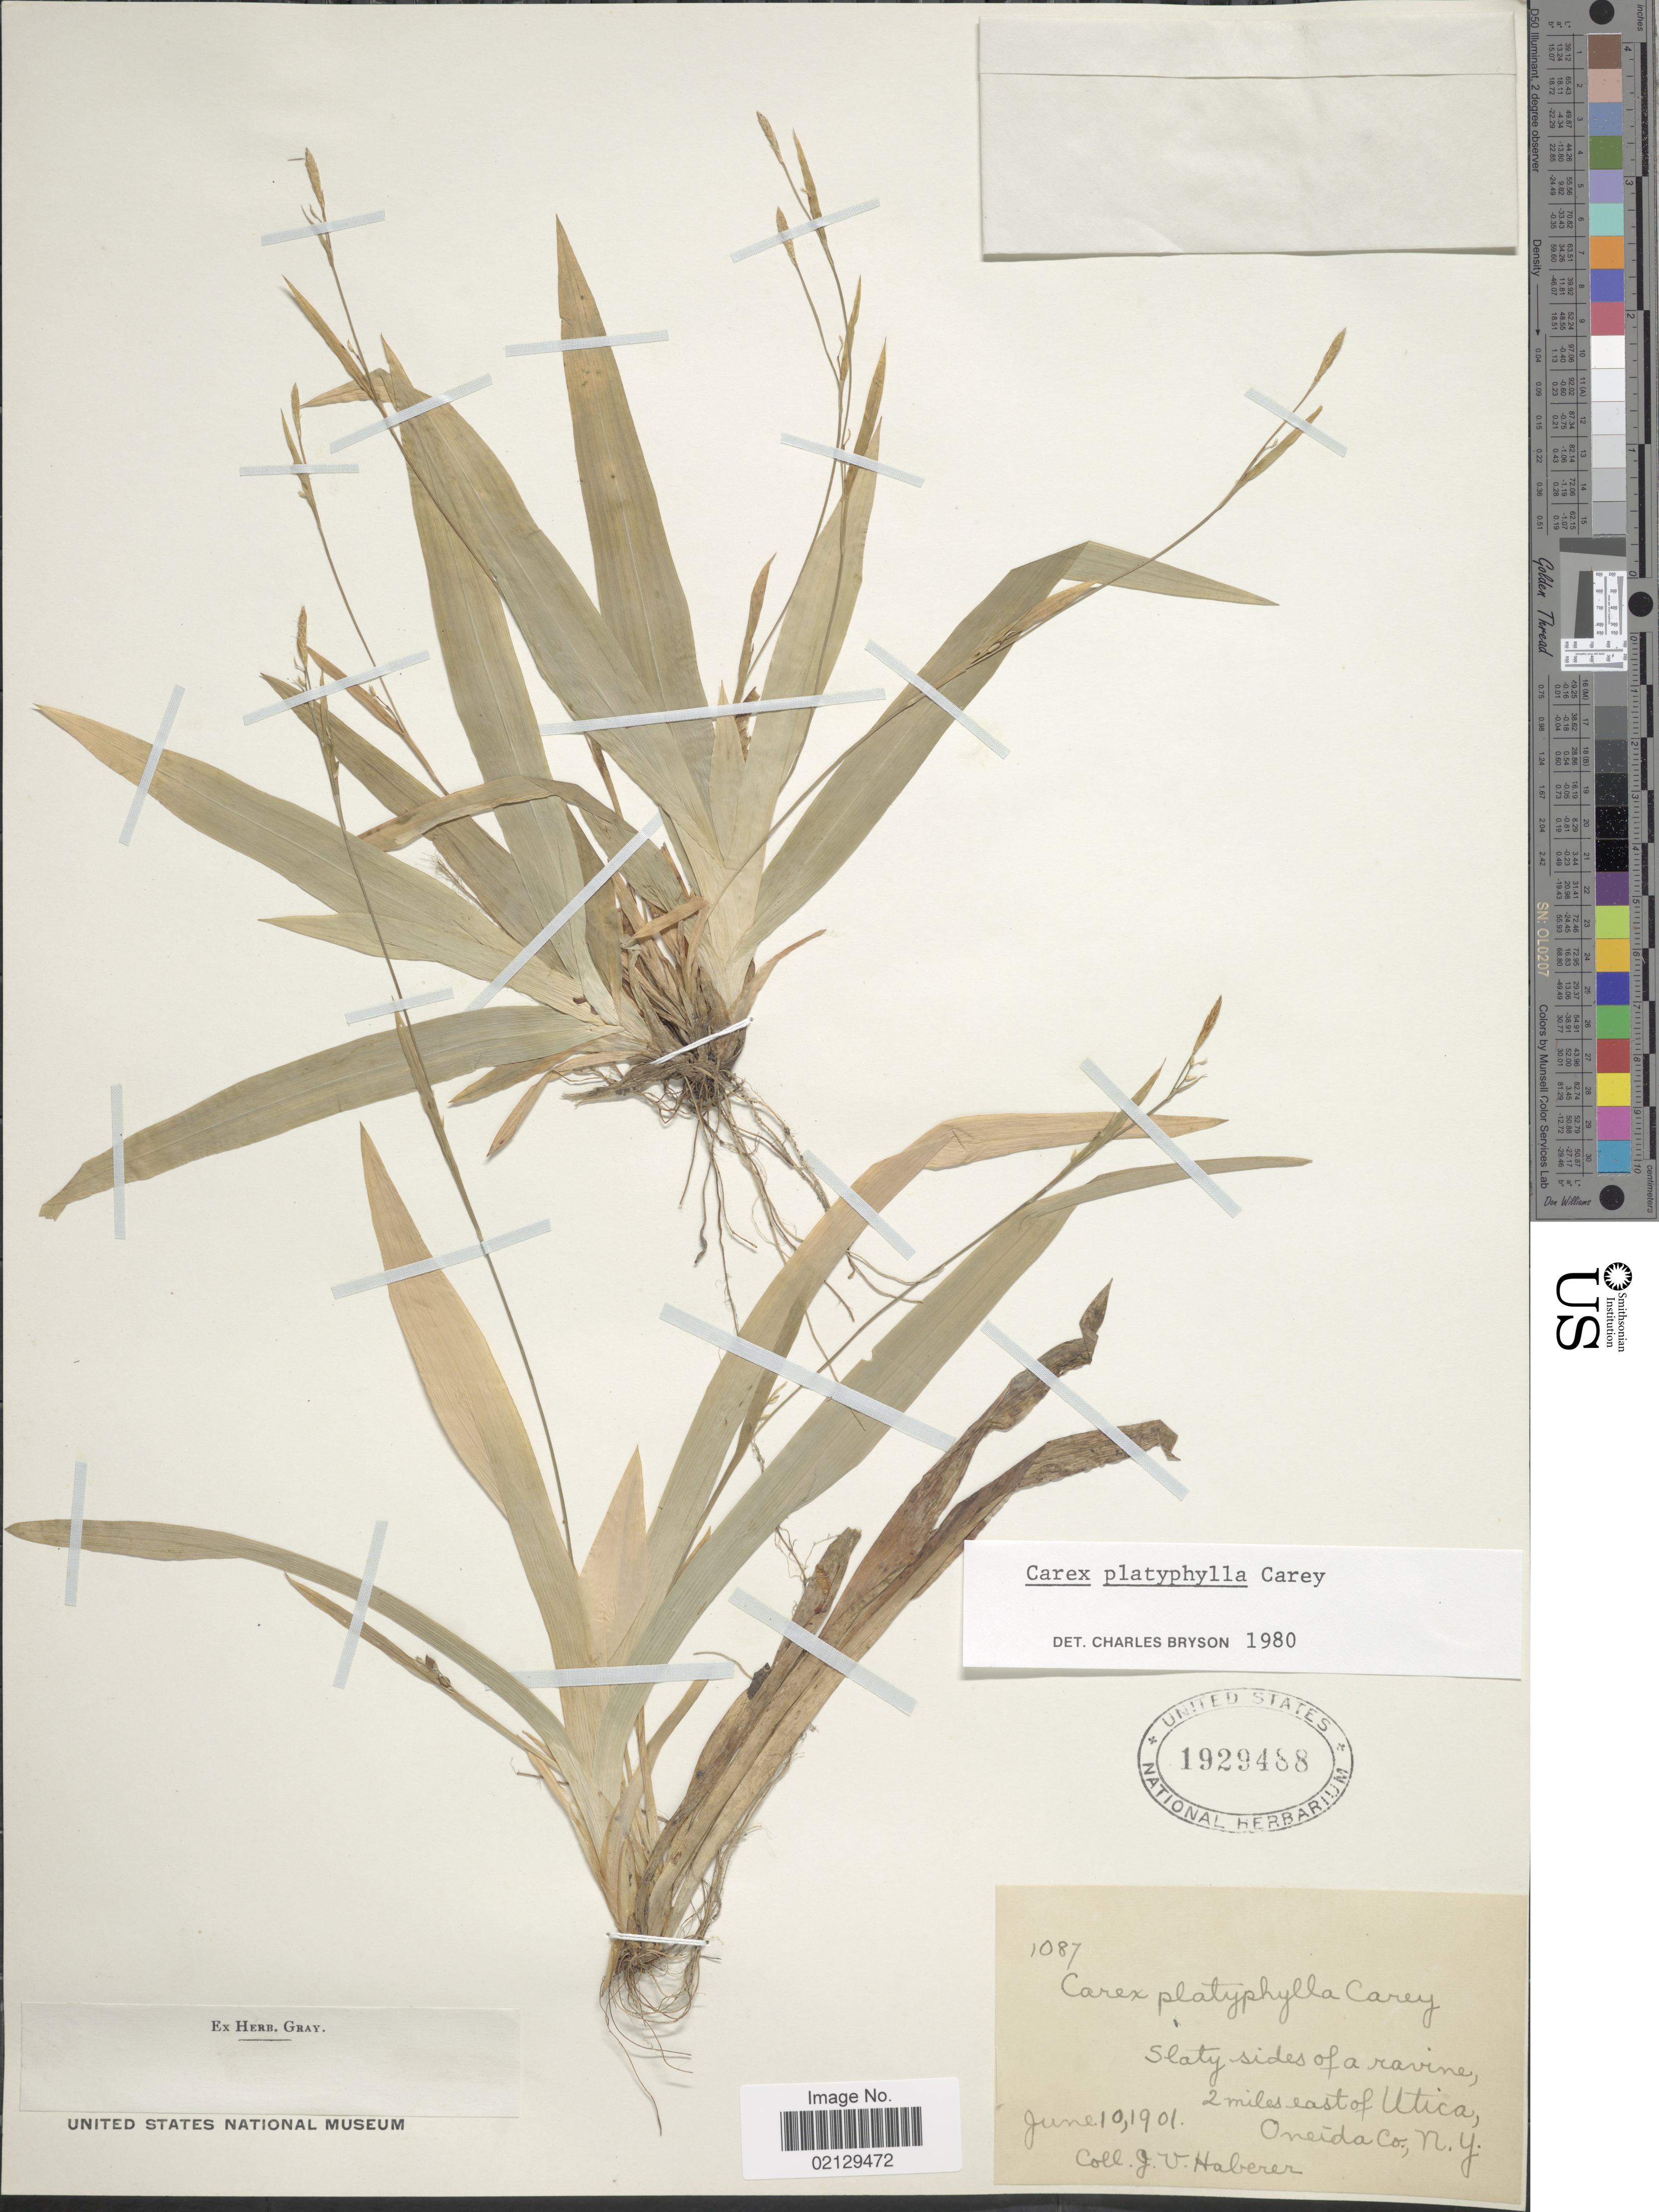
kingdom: Plantae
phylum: Tracheophyta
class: Liliopsida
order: Poales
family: Cyperaceae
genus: Carex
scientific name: Carex platyphylla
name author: J. Carey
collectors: J. V. Haberer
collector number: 1087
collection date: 1901-06-10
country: United States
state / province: New York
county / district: Oneida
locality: Slaty sides of a ravine, 2 miles east of Utica, Oneida Co.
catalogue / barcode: US 1929488